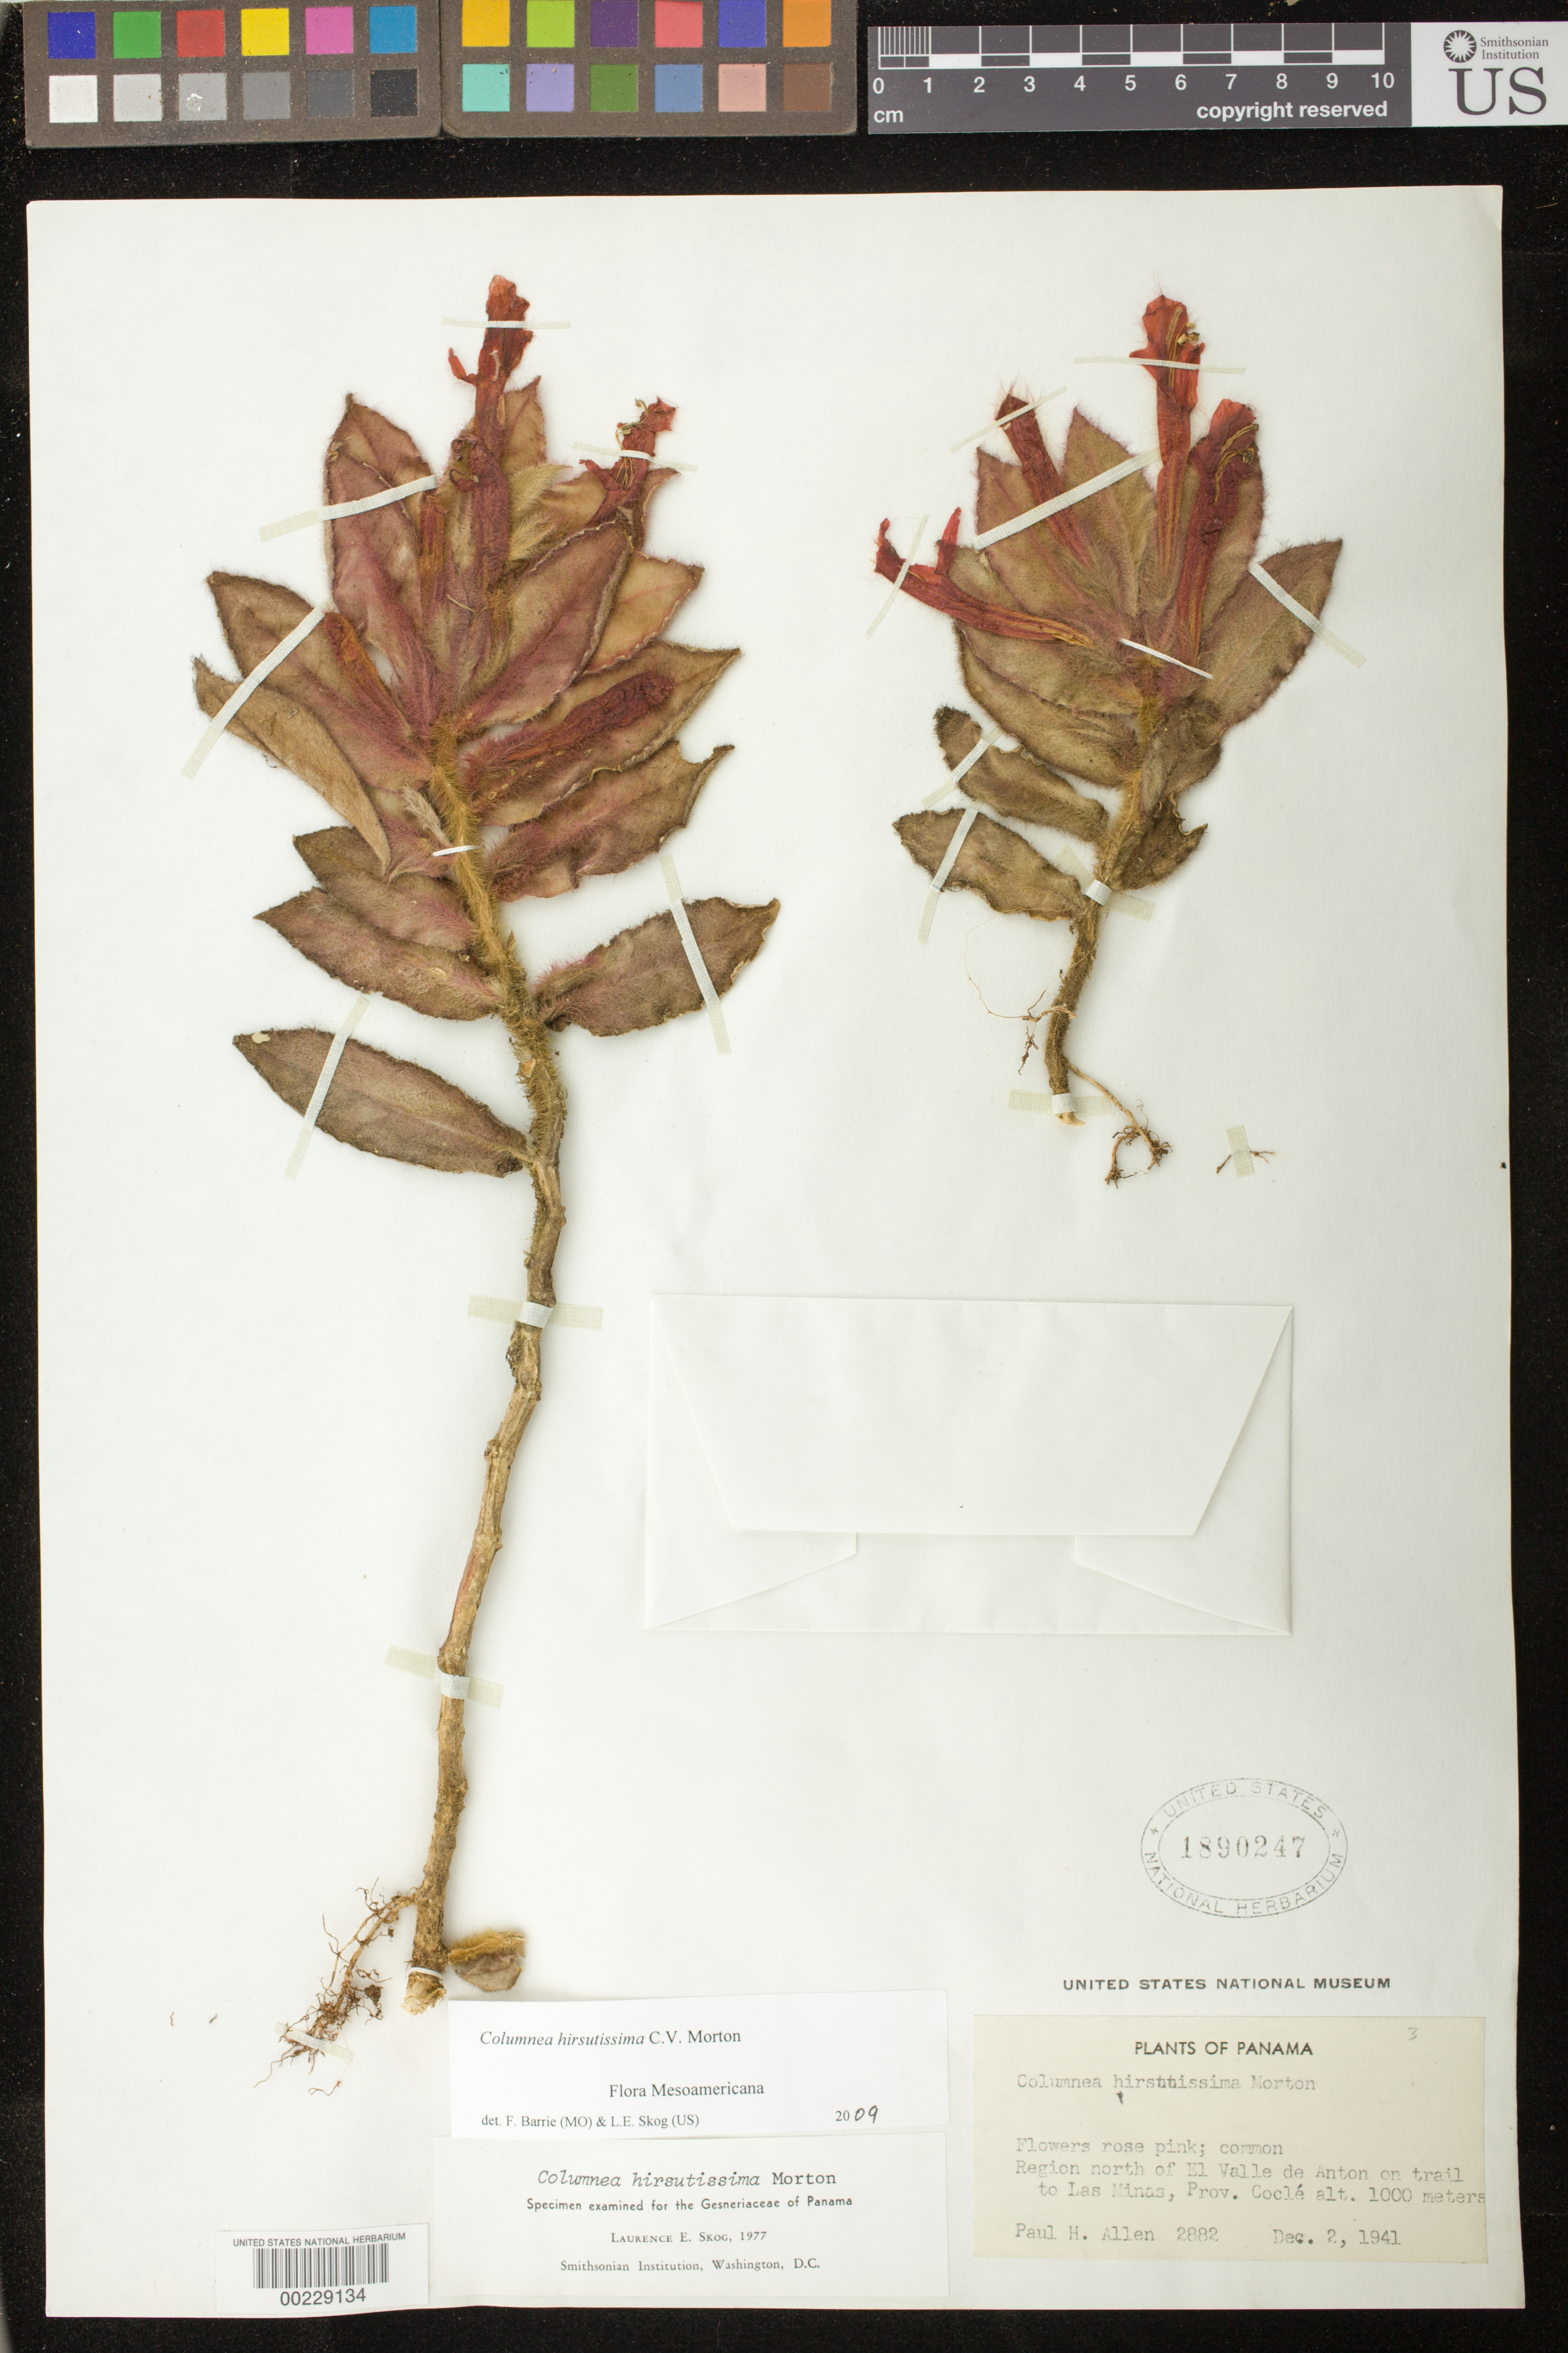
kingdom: Plantae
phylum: Tracheophyta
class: Magnoliopsida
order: Lamiales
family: Gesneriaceae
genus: Columnea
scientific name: Columnea hirsutissima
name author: C.V. Morton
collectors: P. H. Allen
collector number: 2882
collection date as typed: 02 Dec 1941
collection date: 1941-12-02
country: Panama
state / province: Coclé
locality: Region N of El Valle de Anton on trail to Las Minas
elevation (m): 1000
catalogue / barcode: US 1890247